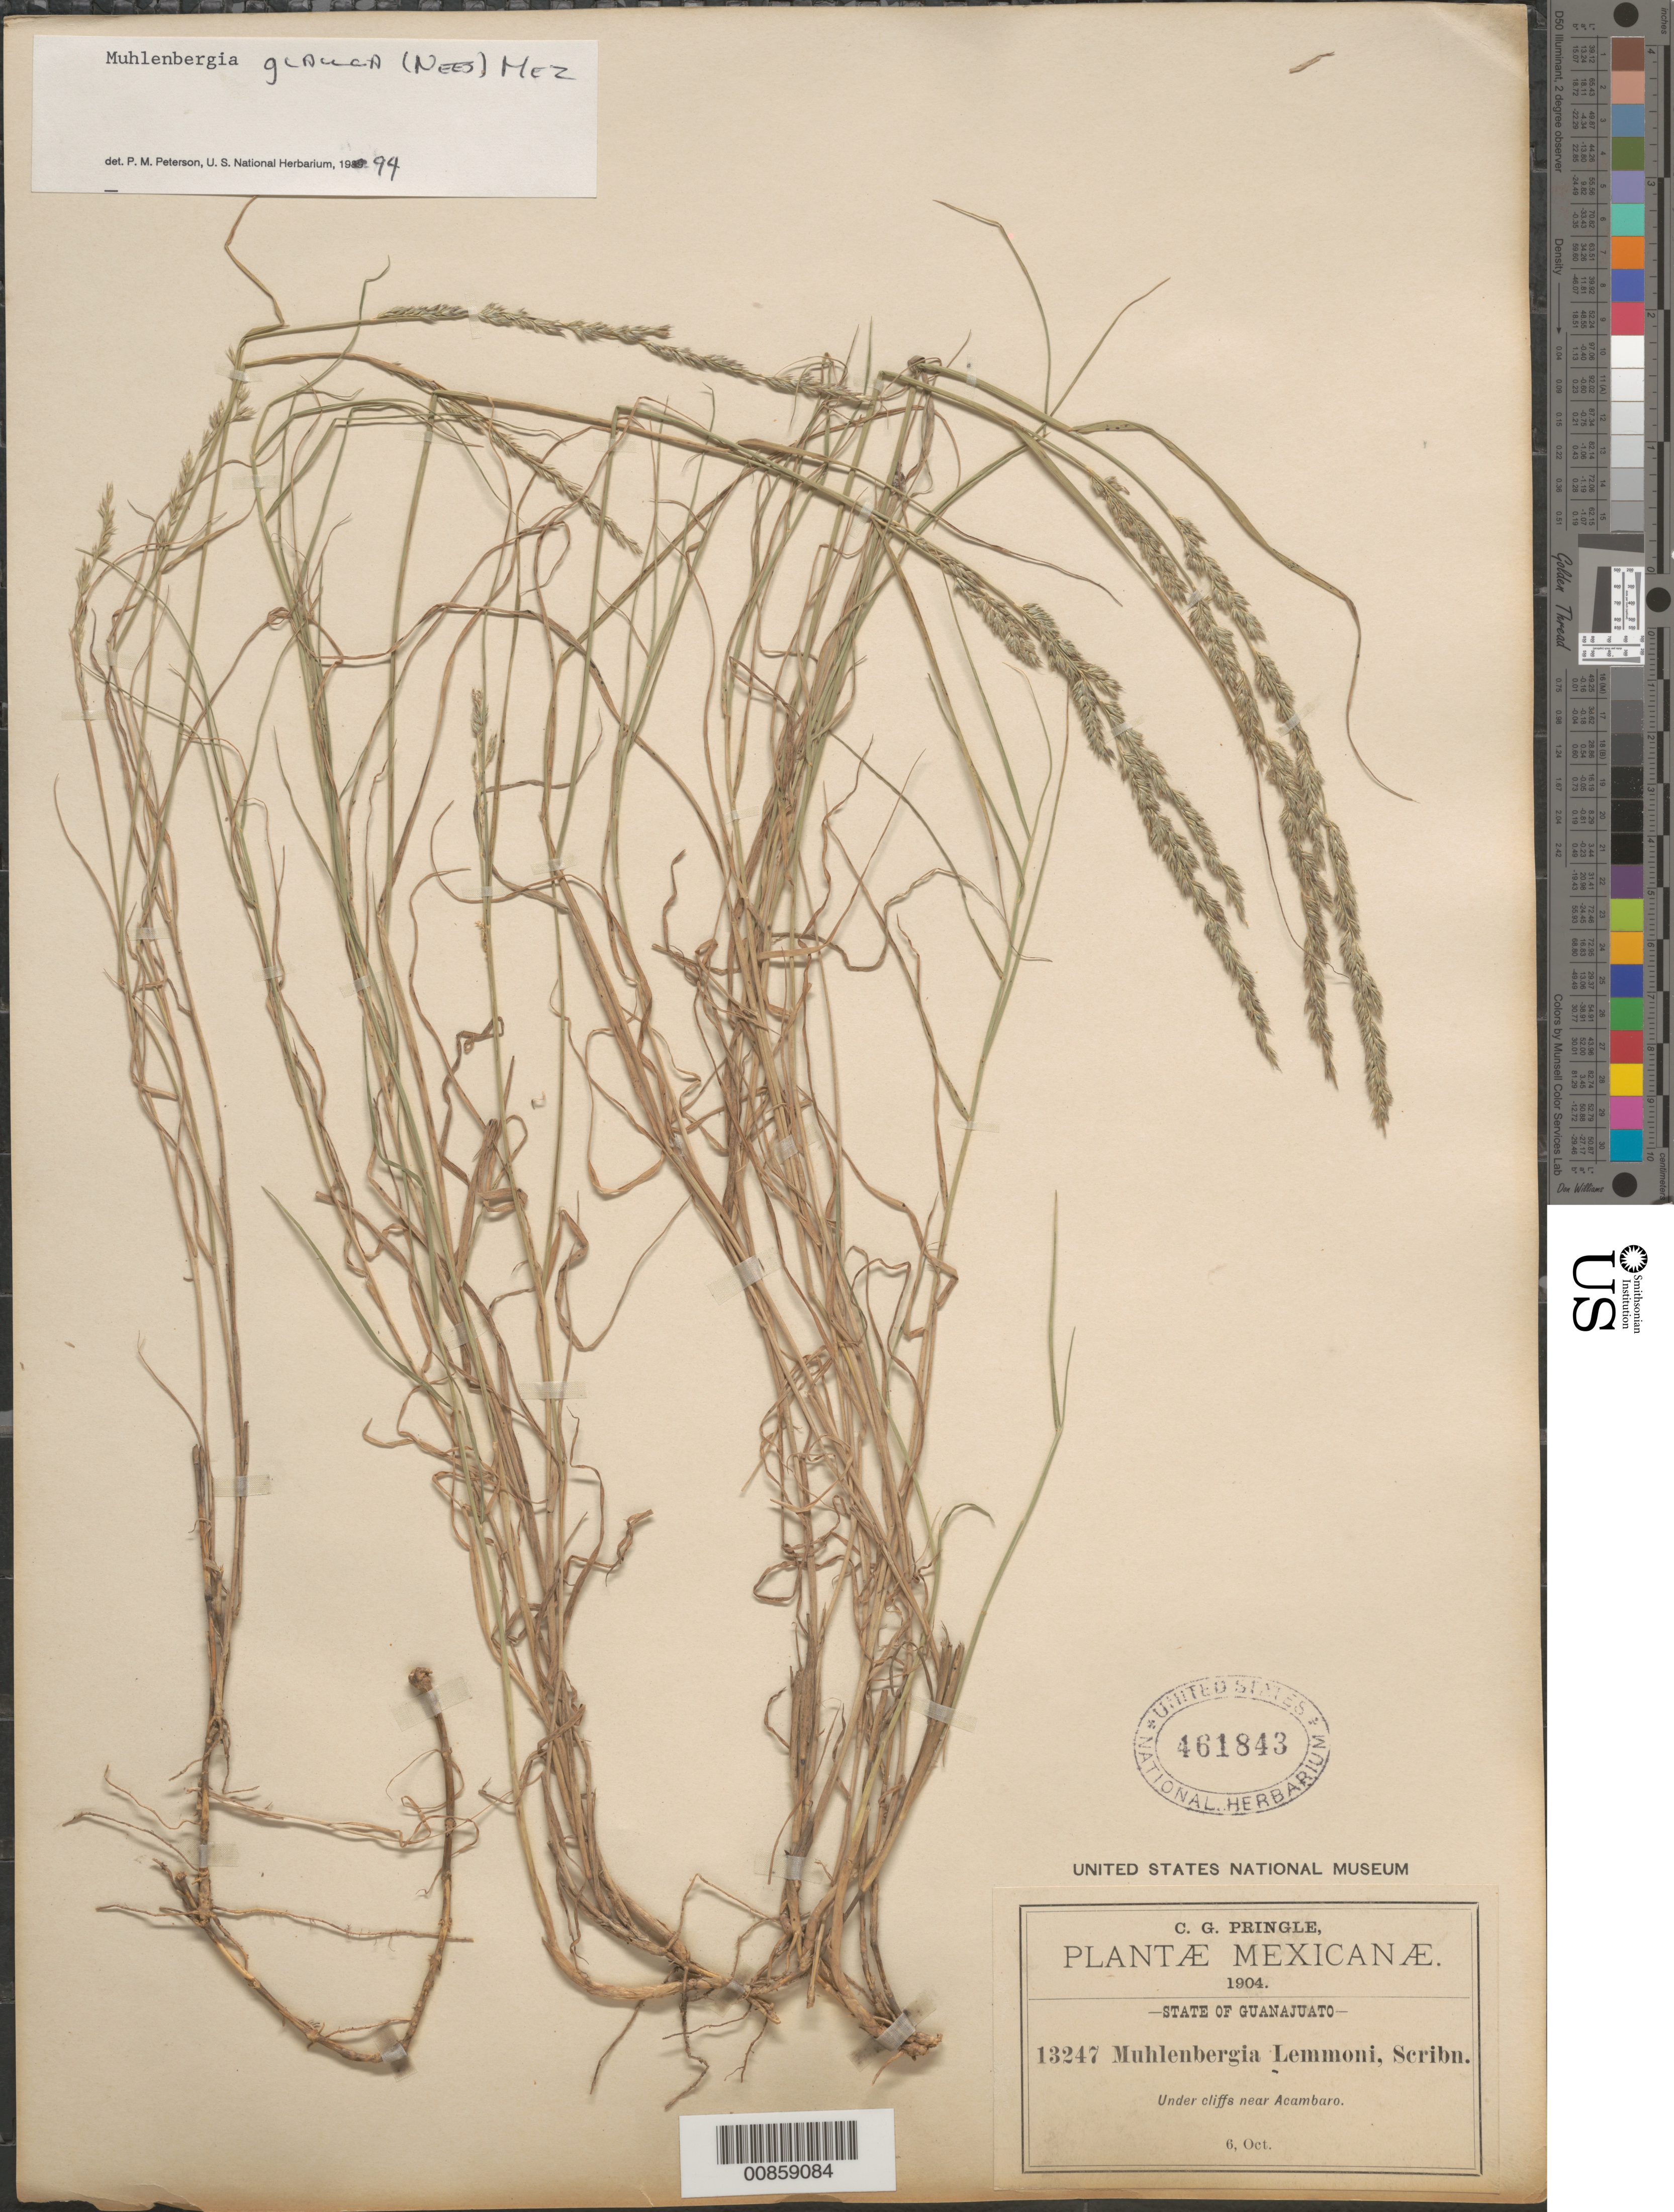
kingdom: Plantae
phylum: Tracheophyta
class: Liliopsida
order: Poales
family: Poaceae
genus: Muhlenbergia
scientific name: Muhlenbergia glauca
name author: (Nees) Mez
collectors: C. G. Pringle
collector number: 13247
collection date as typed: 06 Oct 1904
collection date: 1904-10-06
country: Mexico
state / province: Guanajuato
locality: Near Acambaro, Gto.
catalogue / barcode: US 461843